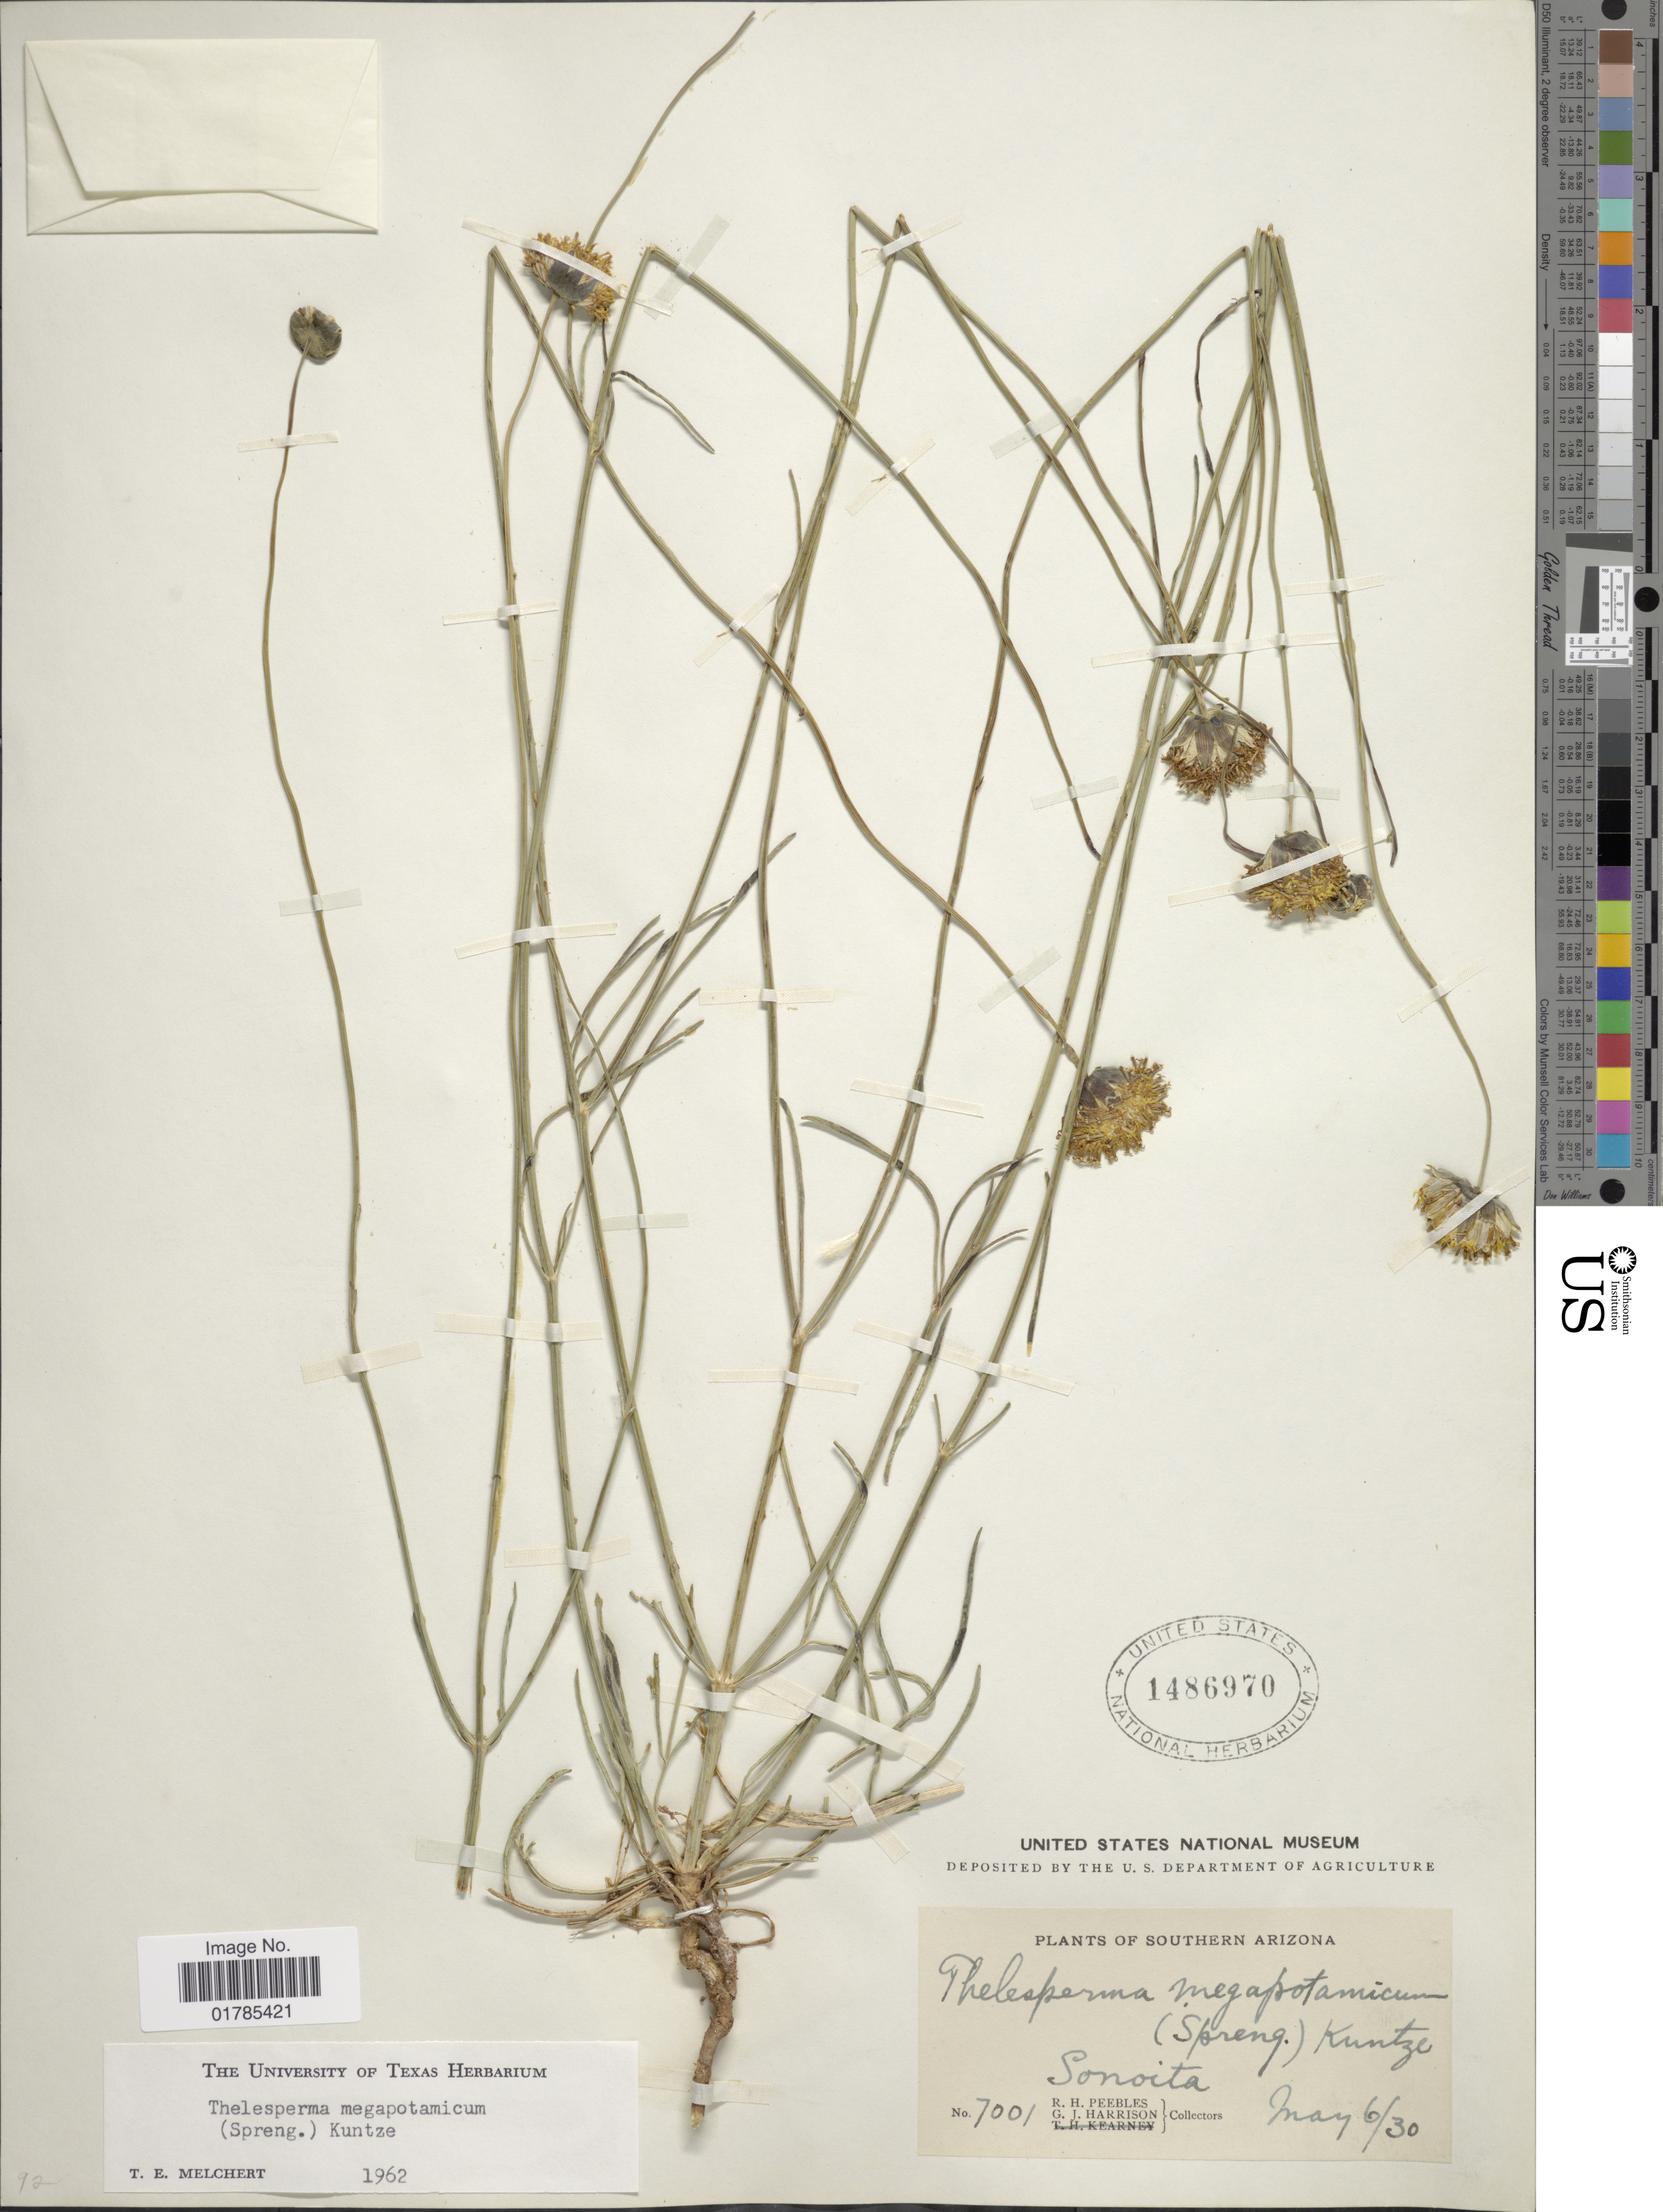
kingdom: Plantae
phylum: Tracheophyta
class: Magnoliopsida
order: Asterales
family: Asteraceae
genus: Thelesperma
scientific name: Thelesperma megapotamicum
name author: (Spreng.) Herter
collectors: R. H. Peebles & G. J. Harrison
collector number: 7001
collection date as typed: Transcribed d/m/y: 6/5/30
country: United States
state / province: Arizona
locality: Southern Arizona, Sonoita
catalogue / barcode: US 1486970